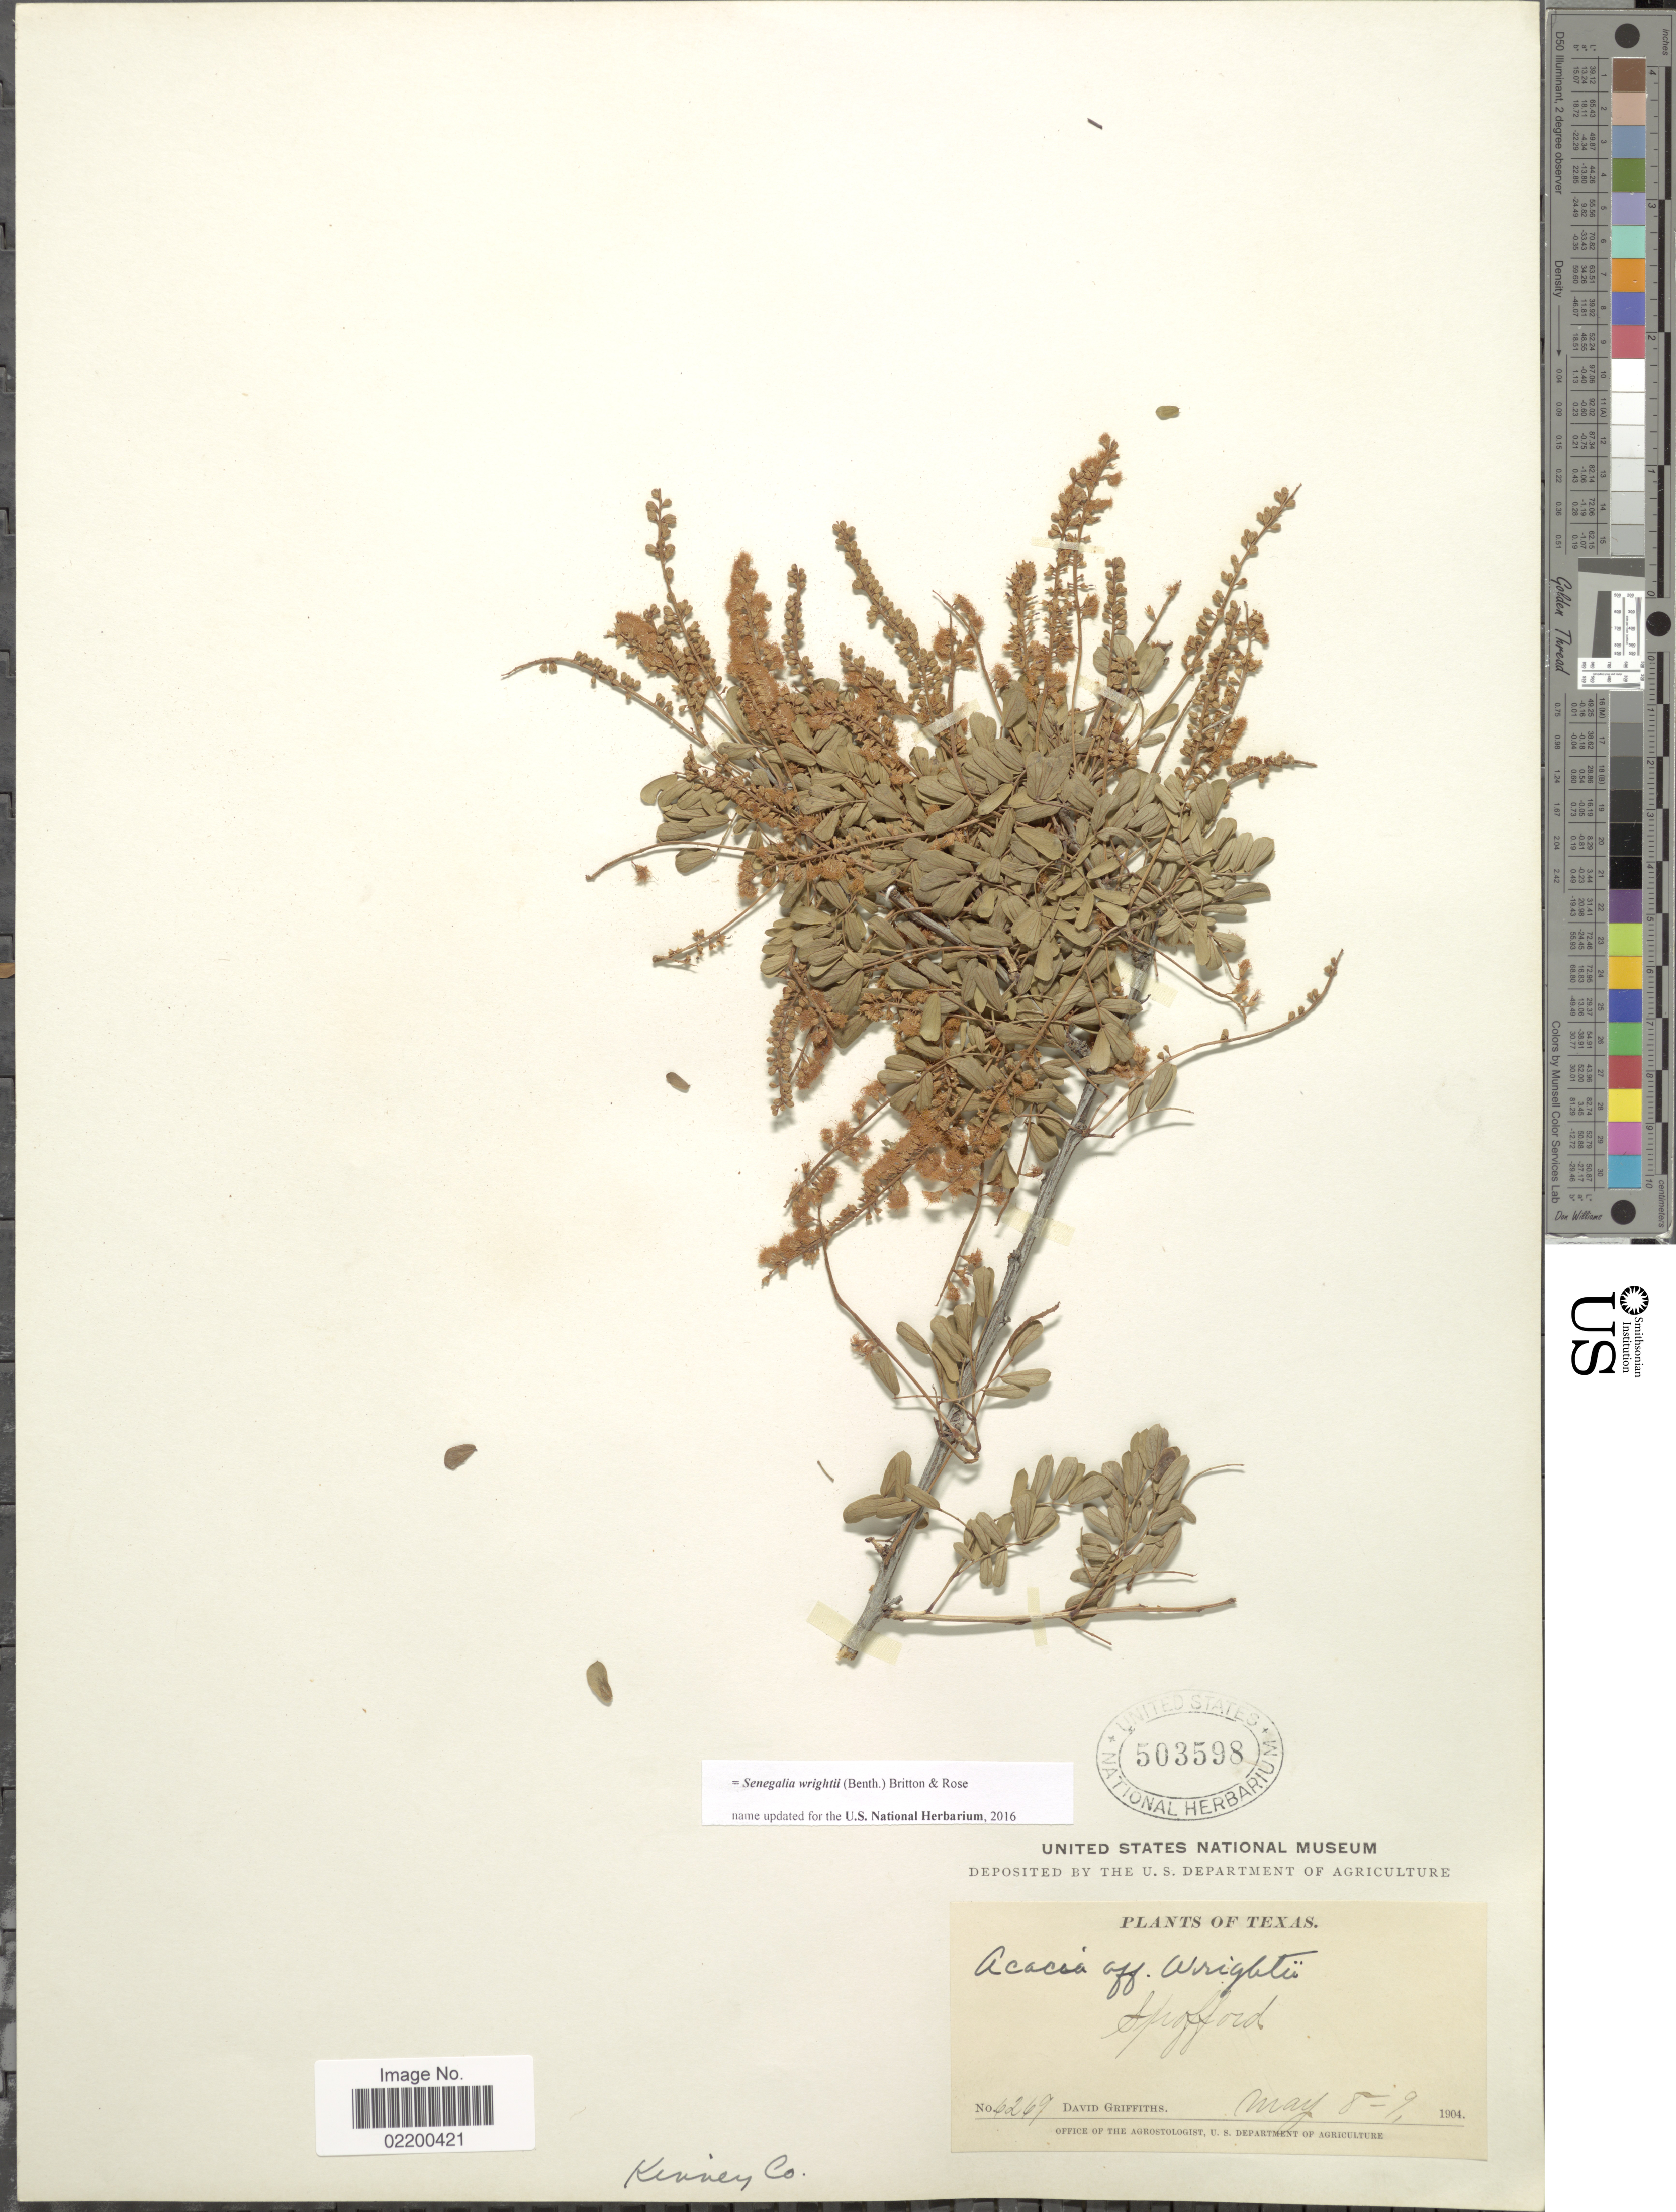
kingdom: Plantae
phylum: Tracheophyta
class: Magnoliopsida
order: Fabales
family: Fabaceae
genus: Senegalia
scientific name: Senegalia wrightii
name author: (Benth.) Britton & Rose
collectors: D. Griffiths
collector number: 4269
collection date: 1904-05-08/1904-05-09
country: United States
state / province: Texas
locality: Spofford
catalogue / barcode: US 503598